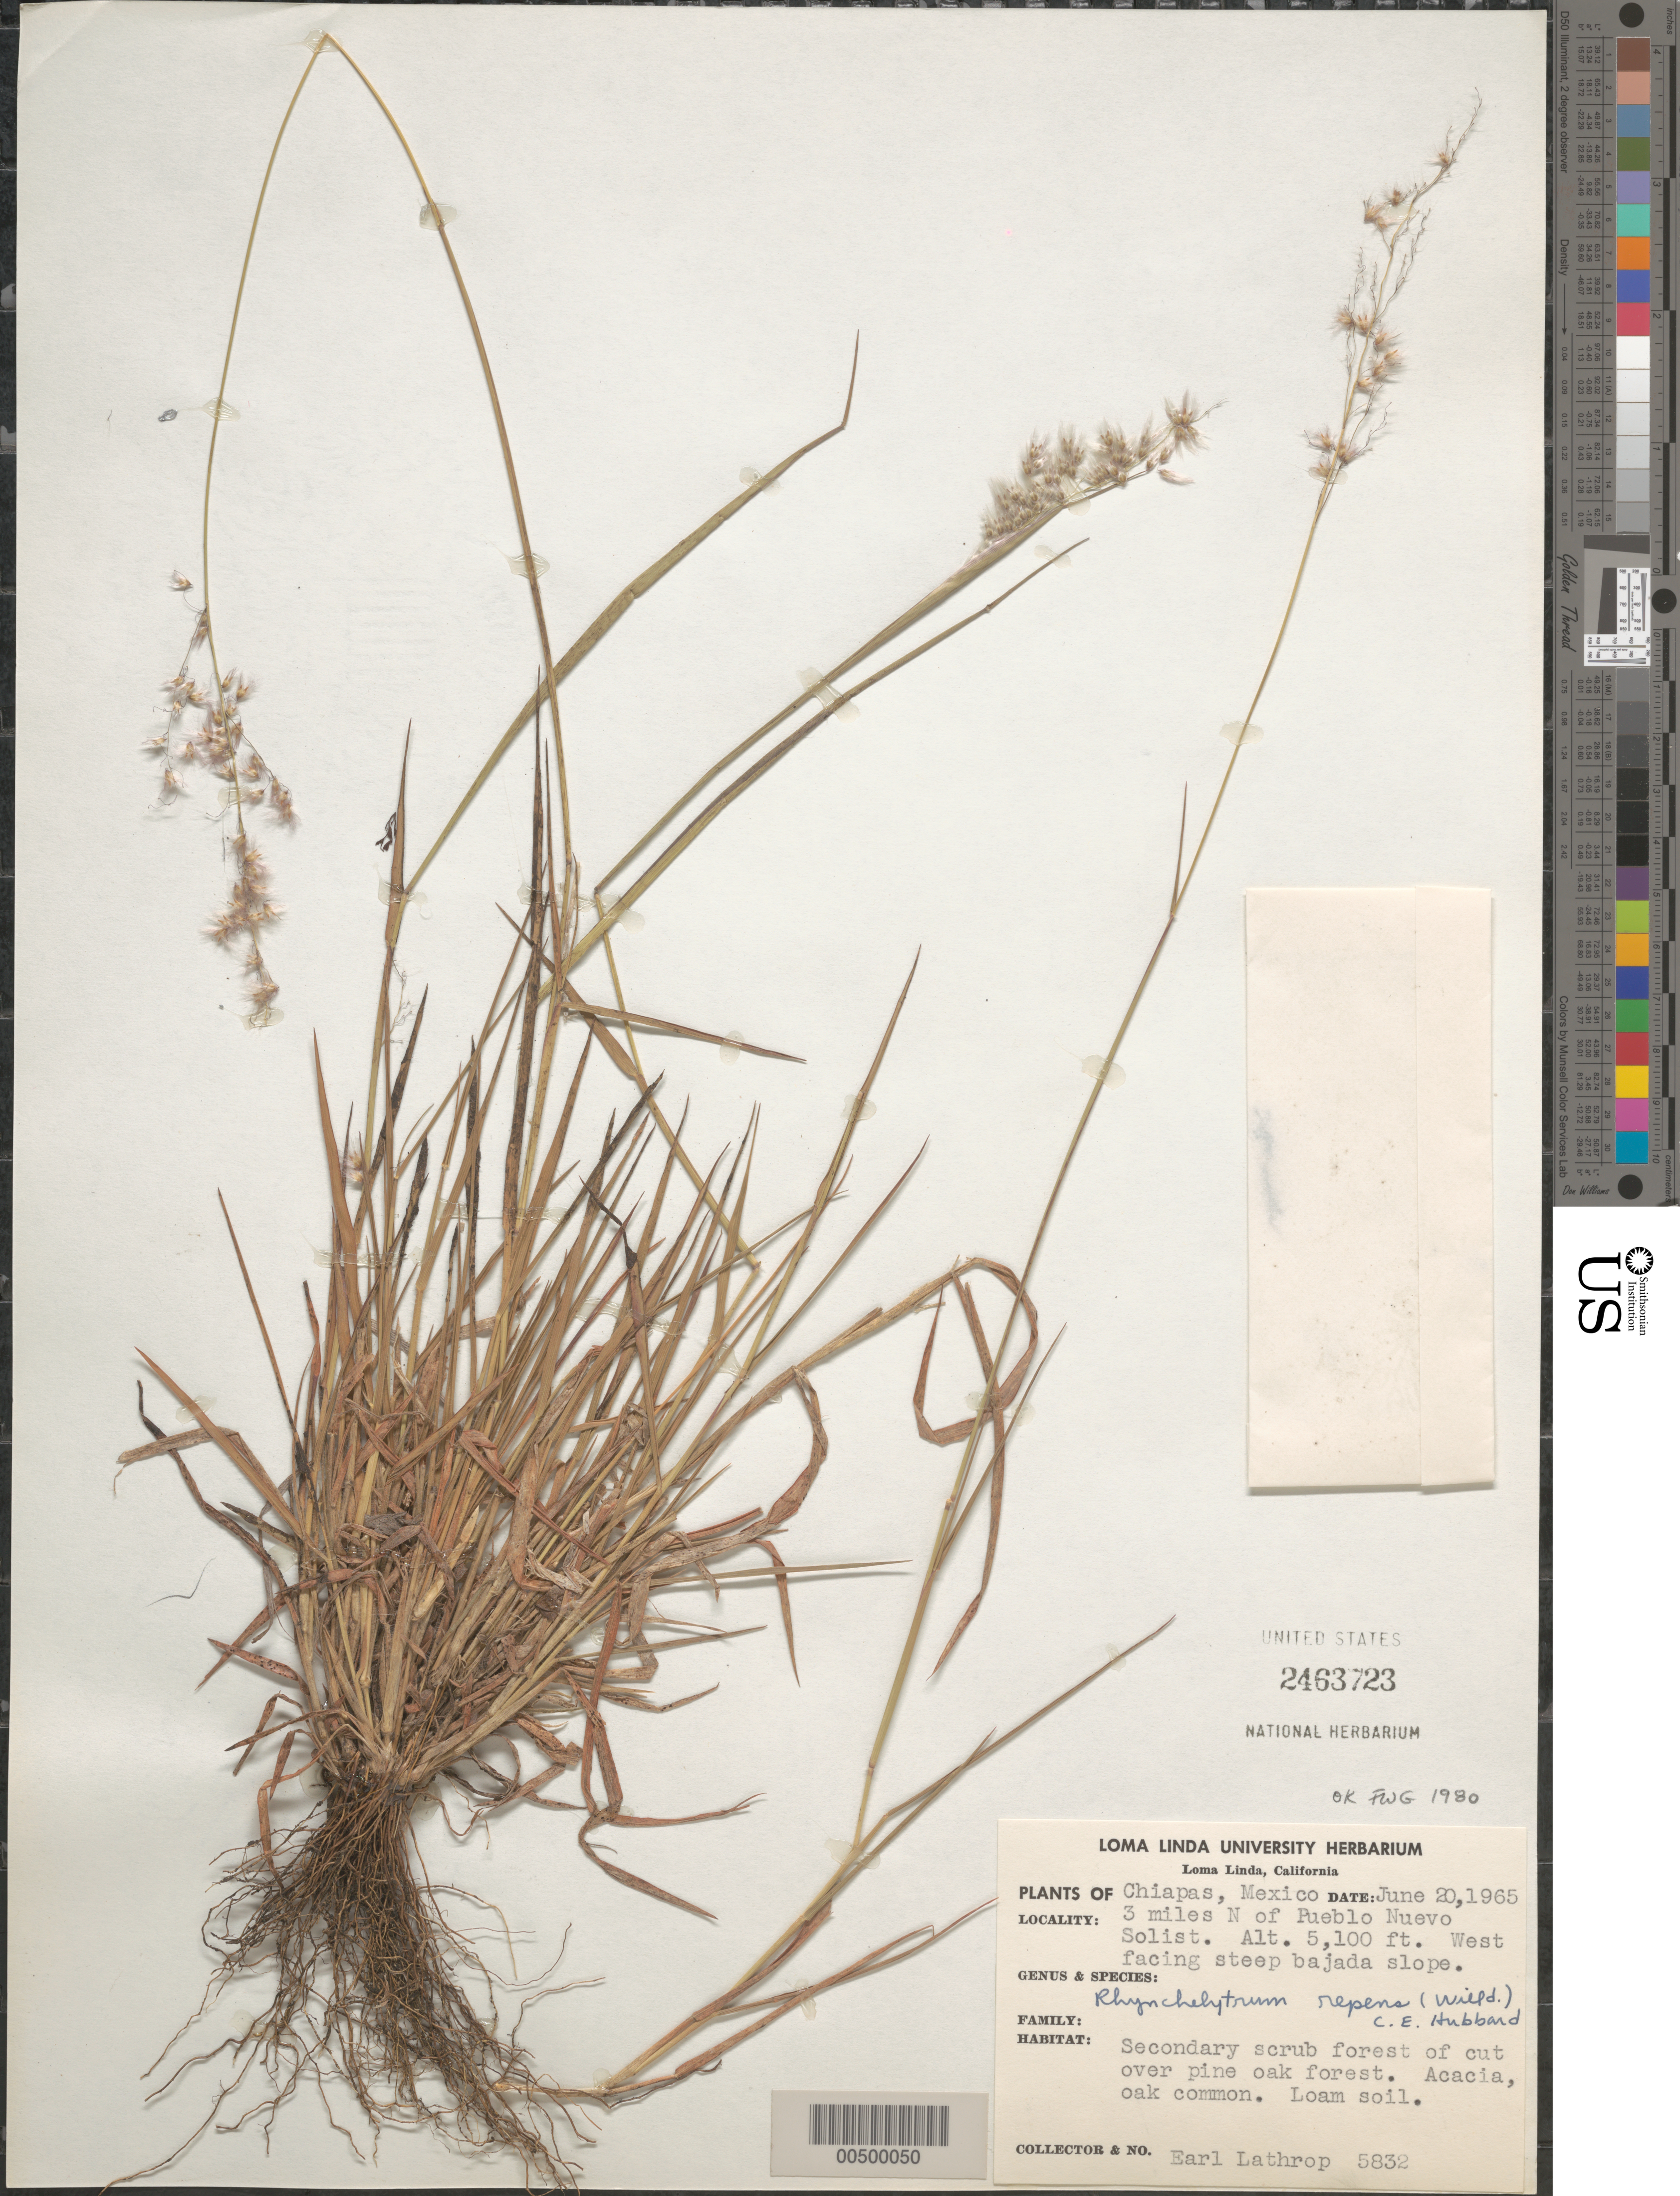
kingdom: Plantae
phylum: Tracheophyta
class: Liliopsida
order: Poales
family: Poaceae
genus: Rhynchelytrum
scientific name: Rhynchelytrum repens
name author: (Willd.) C.E. Hubb.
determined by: Gould, F. W.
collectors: E. W. Lathrop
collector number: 5832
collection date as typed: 20 Jun 1965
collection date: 1965-06-20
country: Mexico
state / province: Chiapas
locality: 3 mi N of Pueblo Nuevo Solistahuacán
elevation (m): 1554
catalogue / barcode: US 2463723